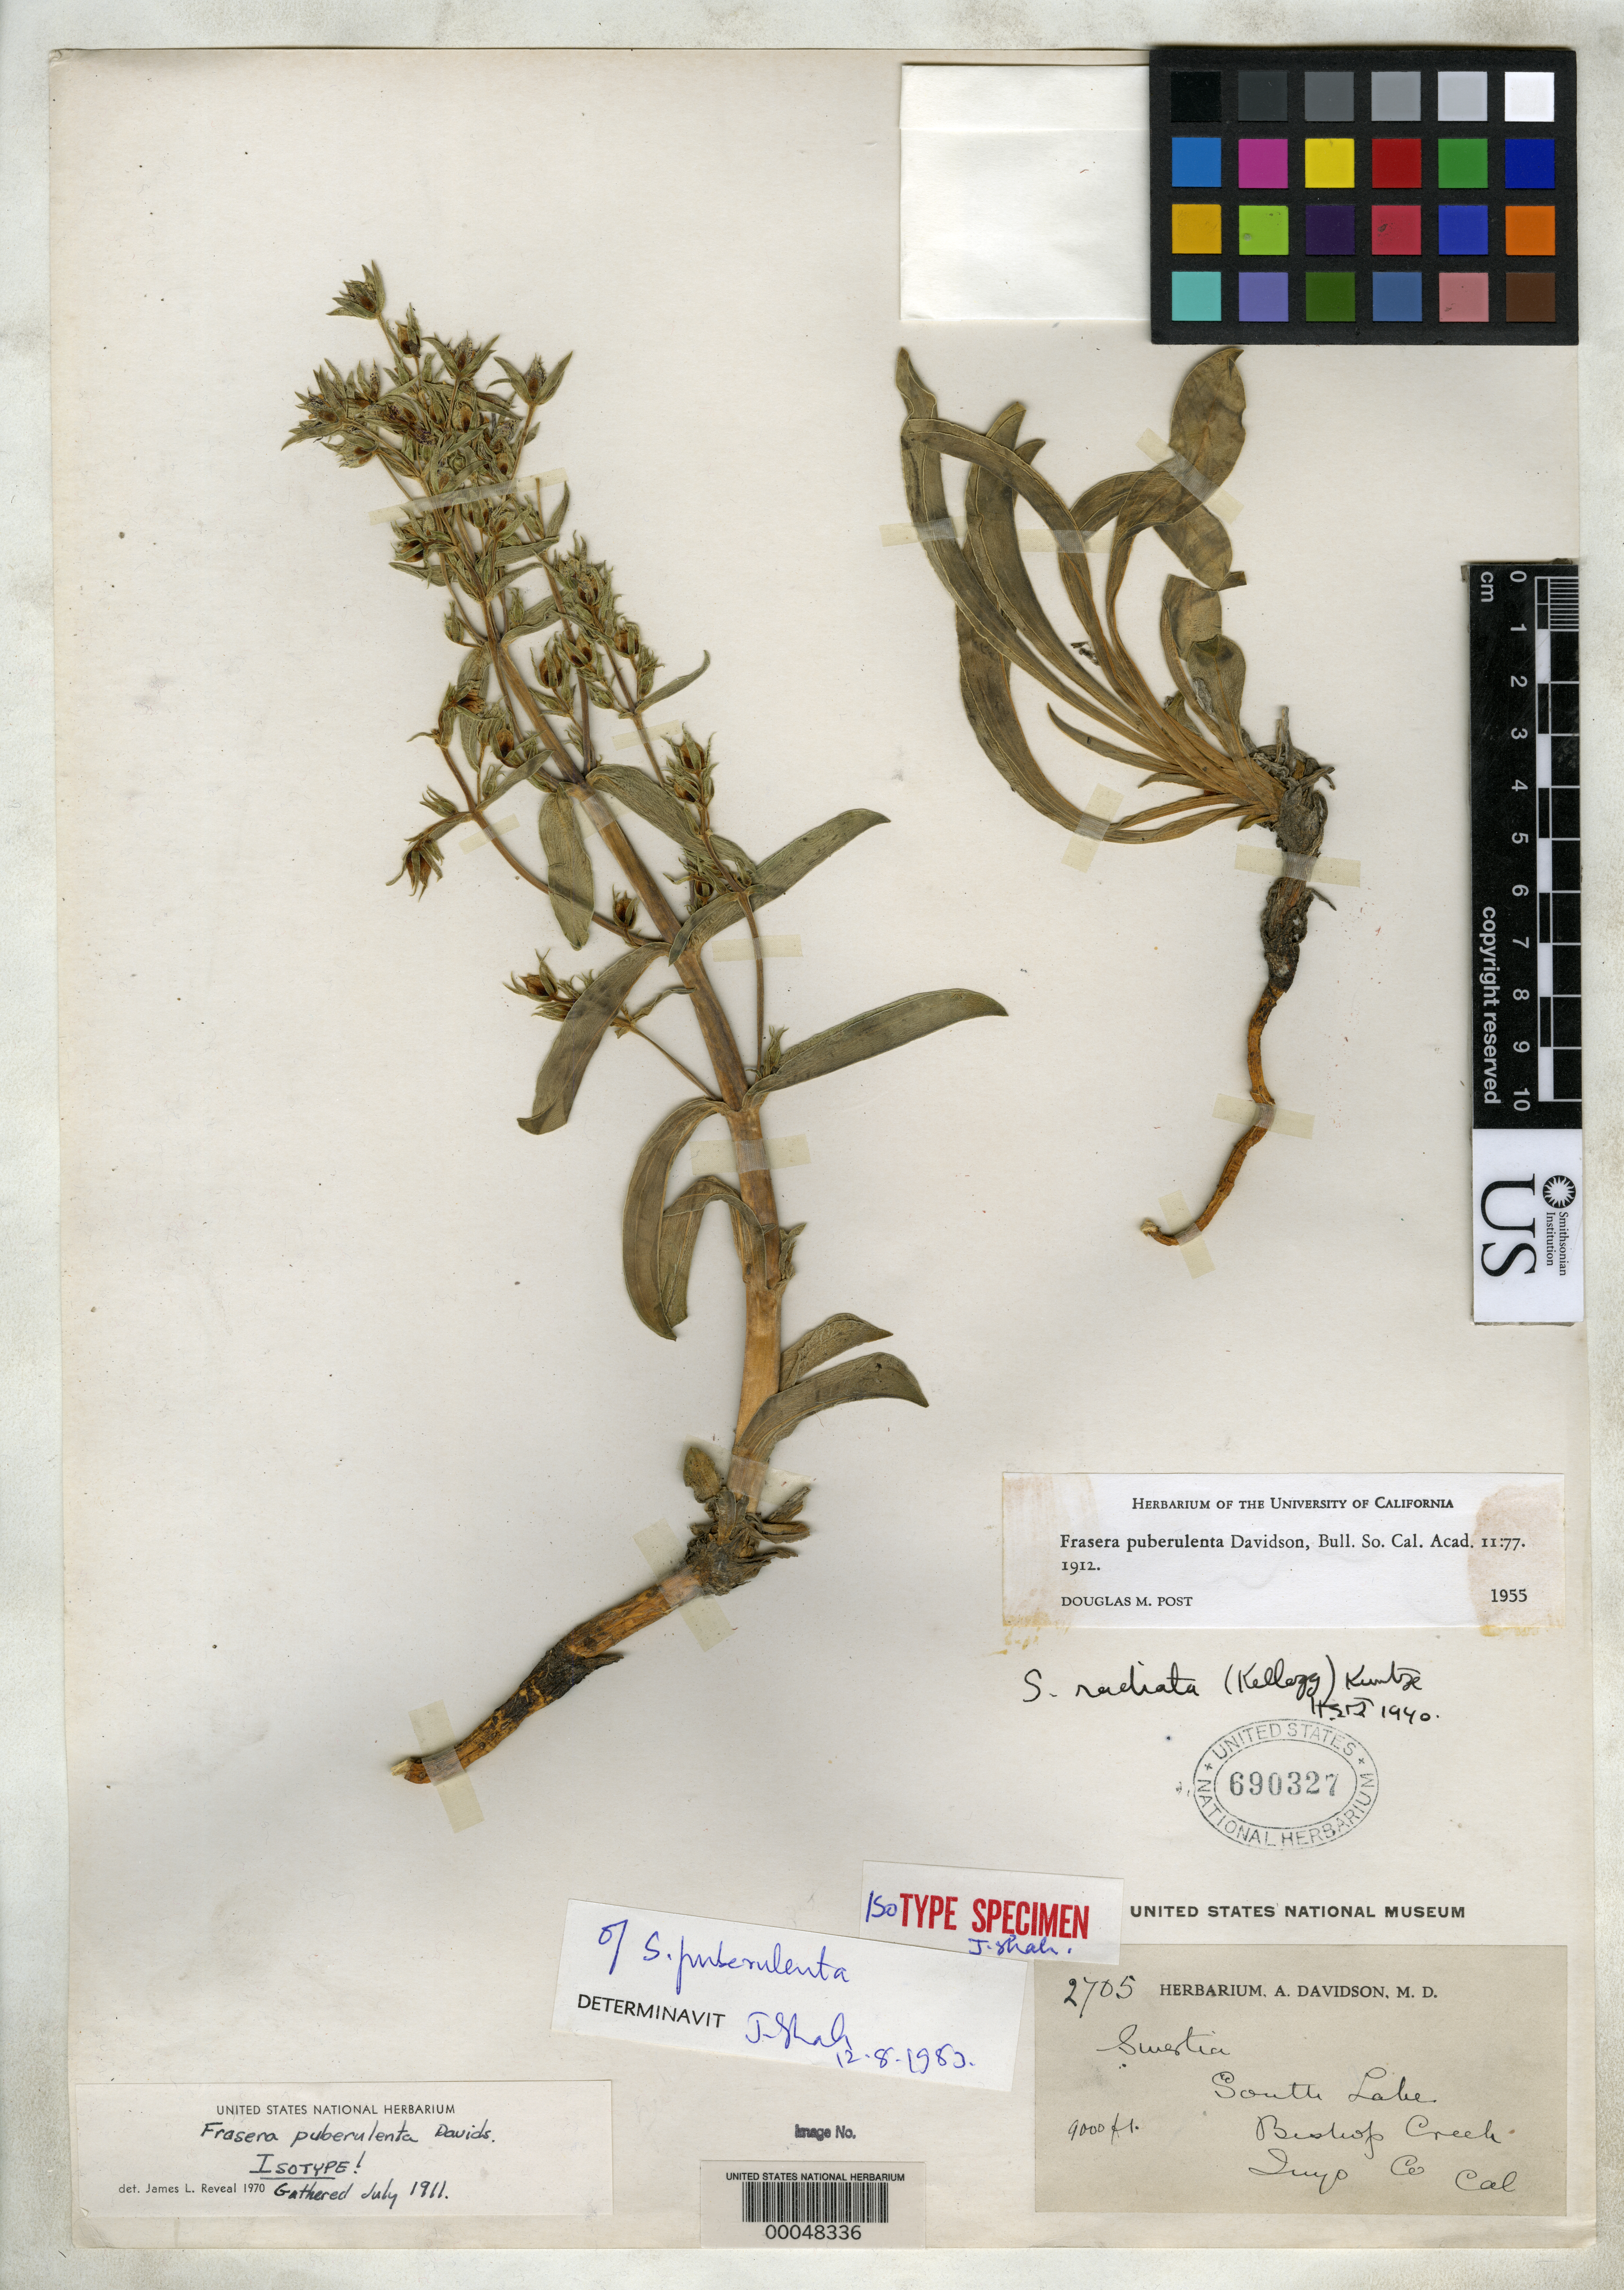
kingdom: Plantae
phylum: Tracheophyta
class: Magnoliopsida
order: Gentianales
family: Gentianaceae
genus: Frasera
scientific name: Frasera puberulenta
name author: Davidson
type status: Isotype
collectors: A. Davidson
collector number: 2705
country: United States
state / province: California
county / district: Inyo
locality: South Lake, Bishops Creek.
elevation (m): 2743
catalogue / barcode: US 690327